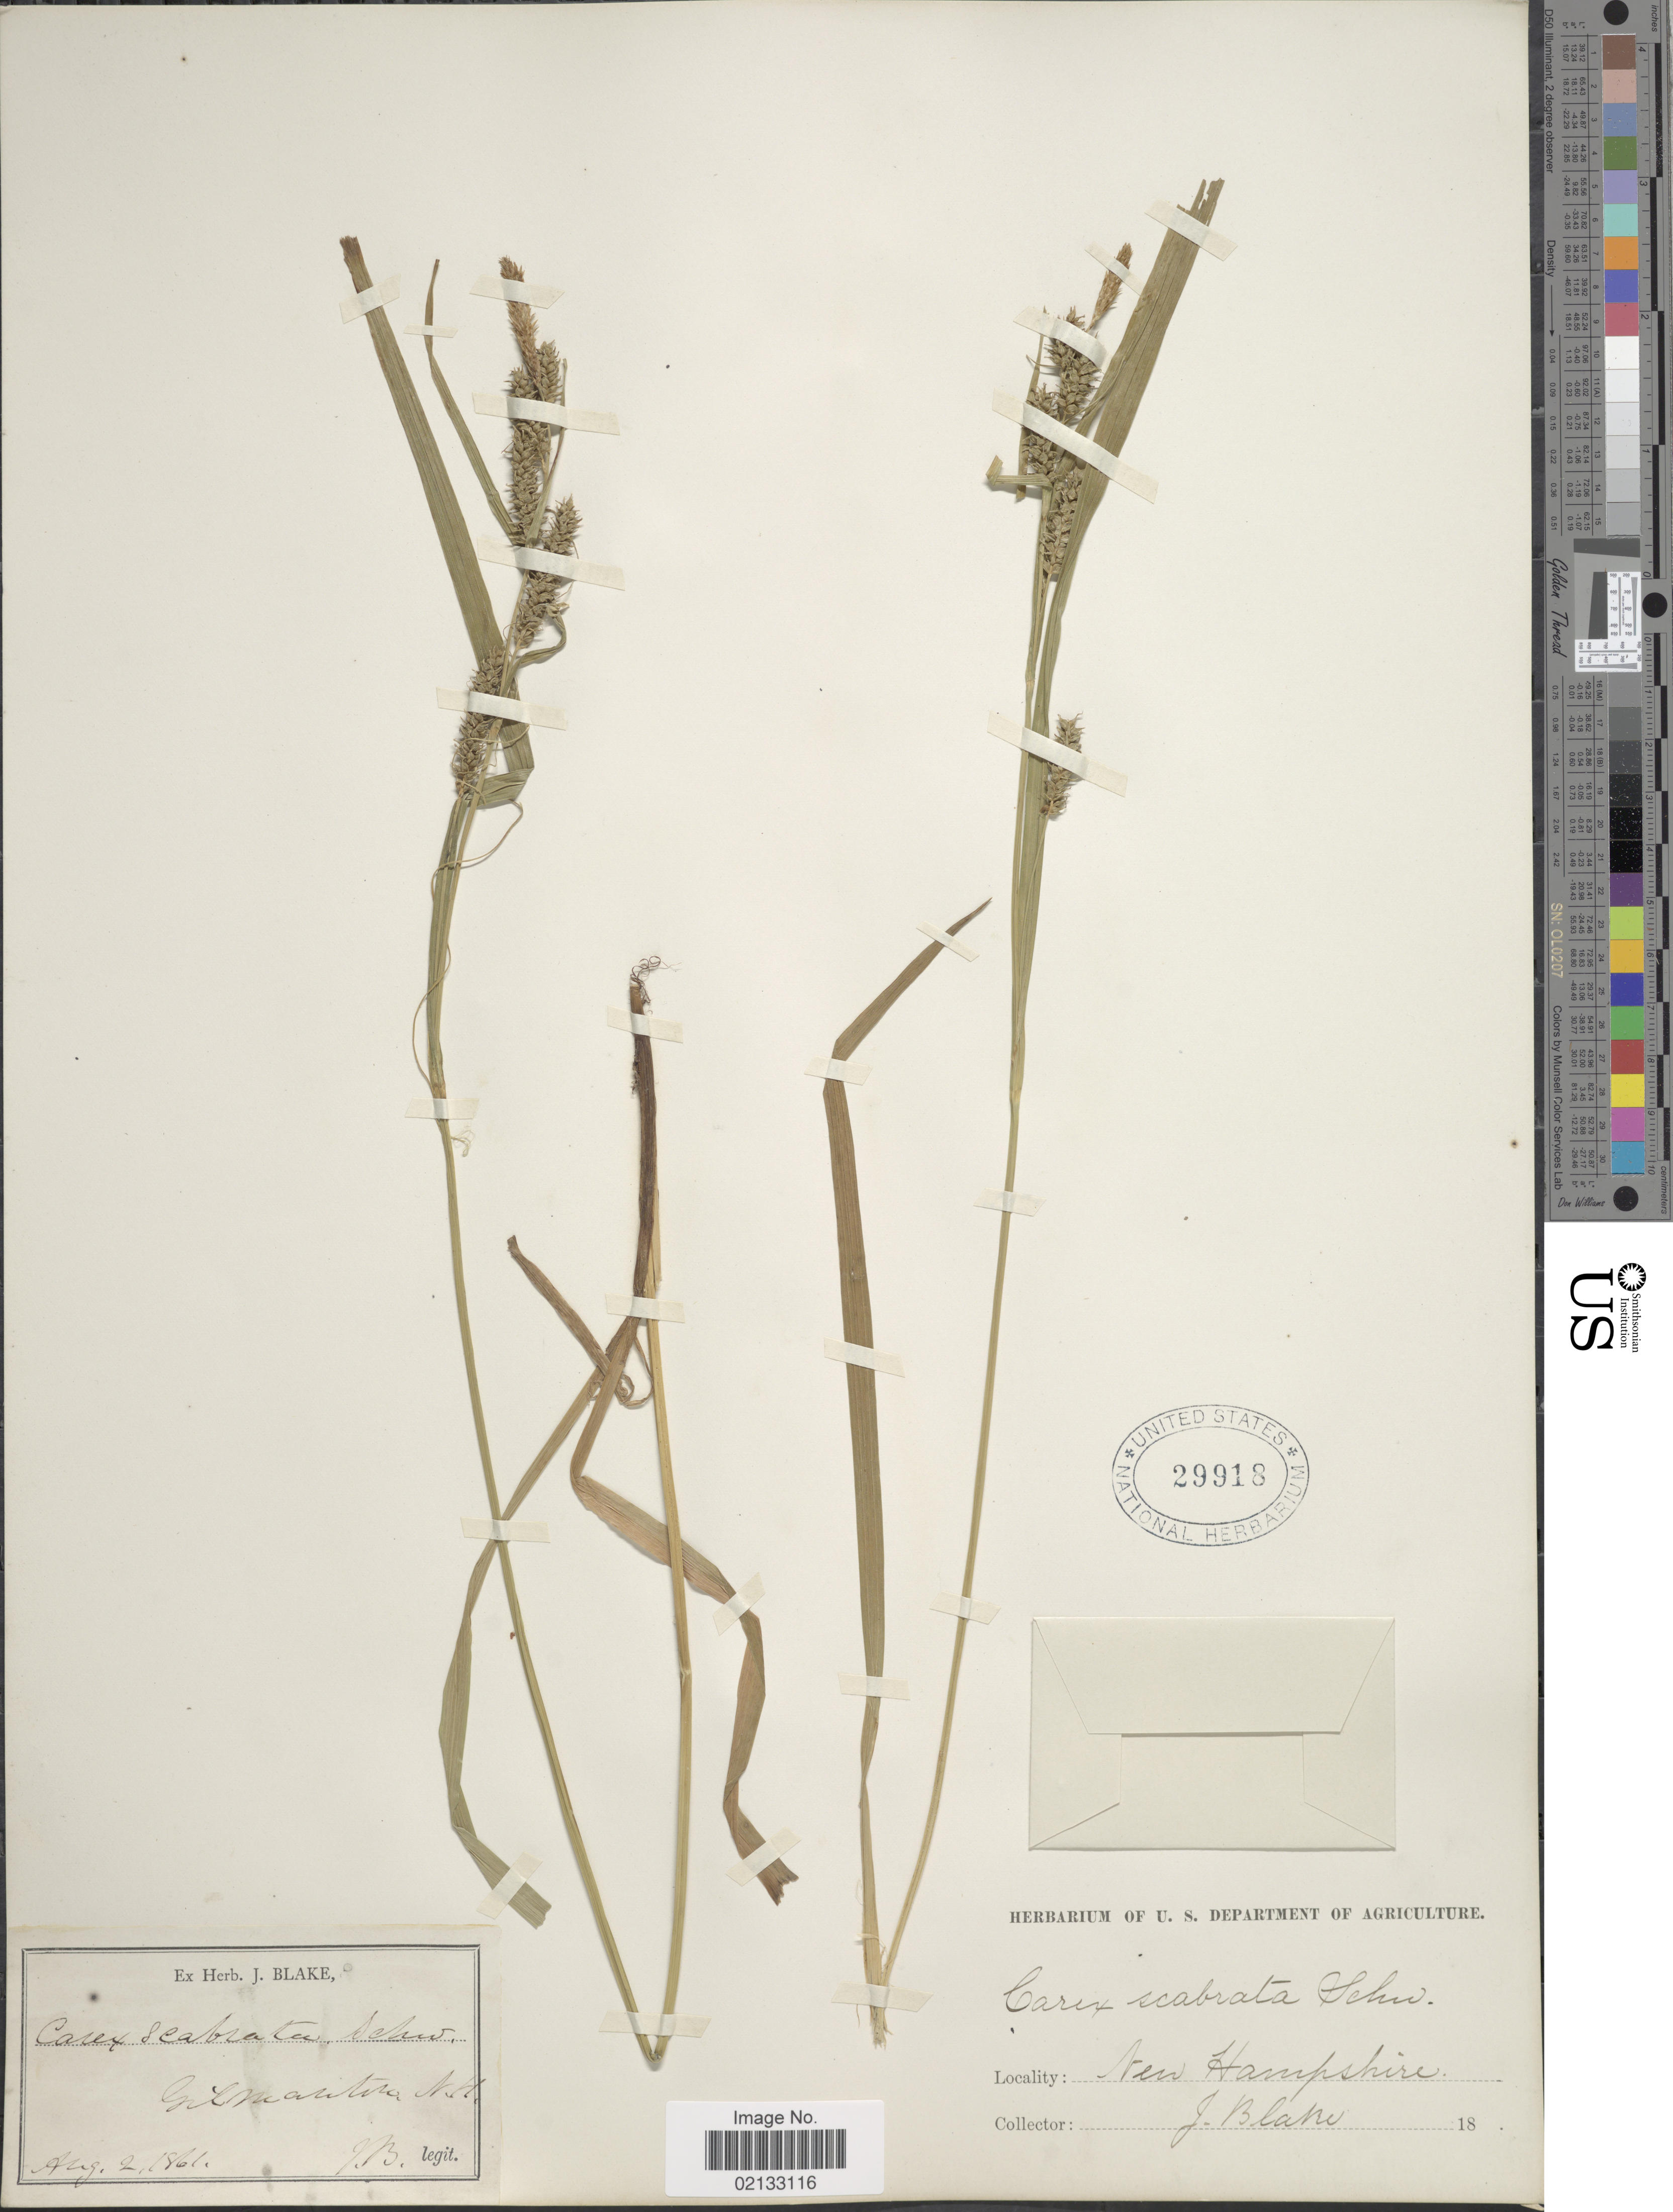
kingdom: Plantae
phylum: Tracheophyta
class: Liliopsida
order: Poales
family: Cyperaceae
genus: Carex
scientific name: Carex scabrata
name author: Schwein.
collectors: J. Blake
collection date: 1861-08-02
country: United States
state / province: New Hampshire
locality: Grilmaritoro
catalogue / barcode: US 29918